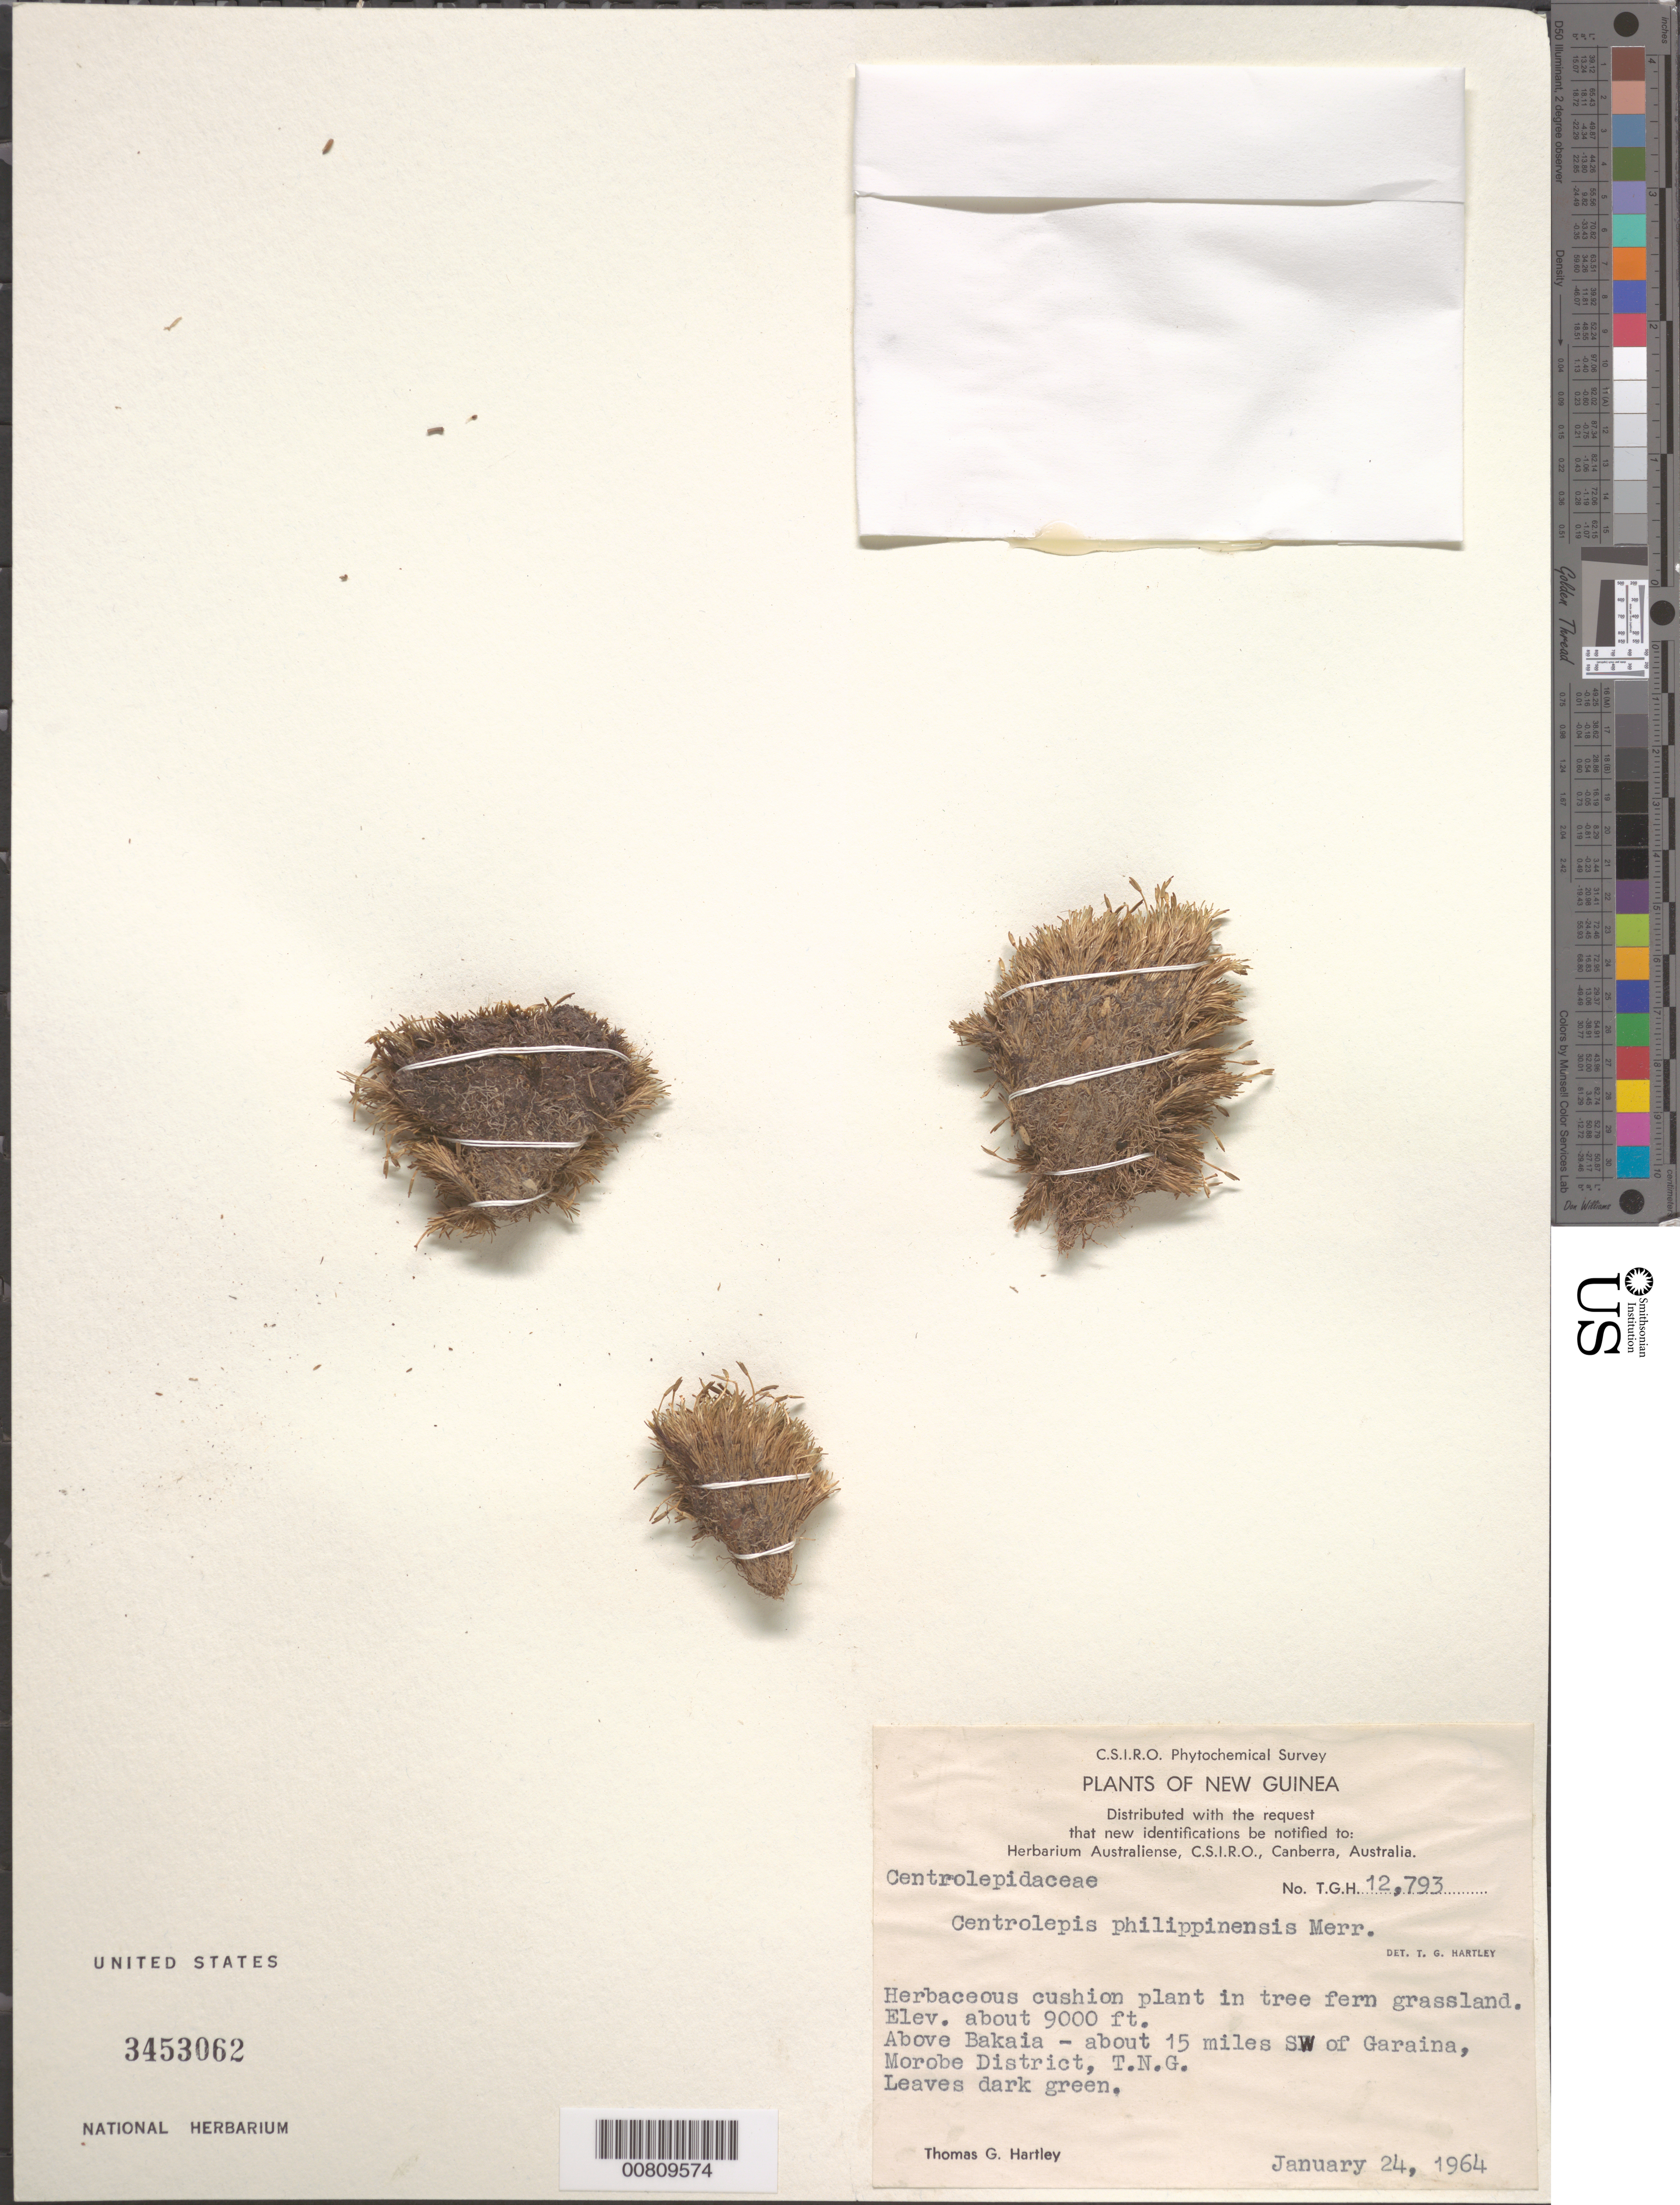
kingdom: Plantae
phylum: Tracheophyta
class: Liliopsida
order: Poales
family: Restionaceae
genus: Centrolepis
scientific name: Centrolepis philippinensis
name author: Merr.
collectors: T. G. Hartley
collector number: TGH 12793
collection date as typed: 24 Jan 1964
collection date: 1964-01-24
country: Papua New Guinea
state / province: Southern Highlands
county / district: Morobe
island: New Guinea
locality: SW of Garaina, above Bakaia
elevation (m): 2743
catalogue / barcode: US 3454062